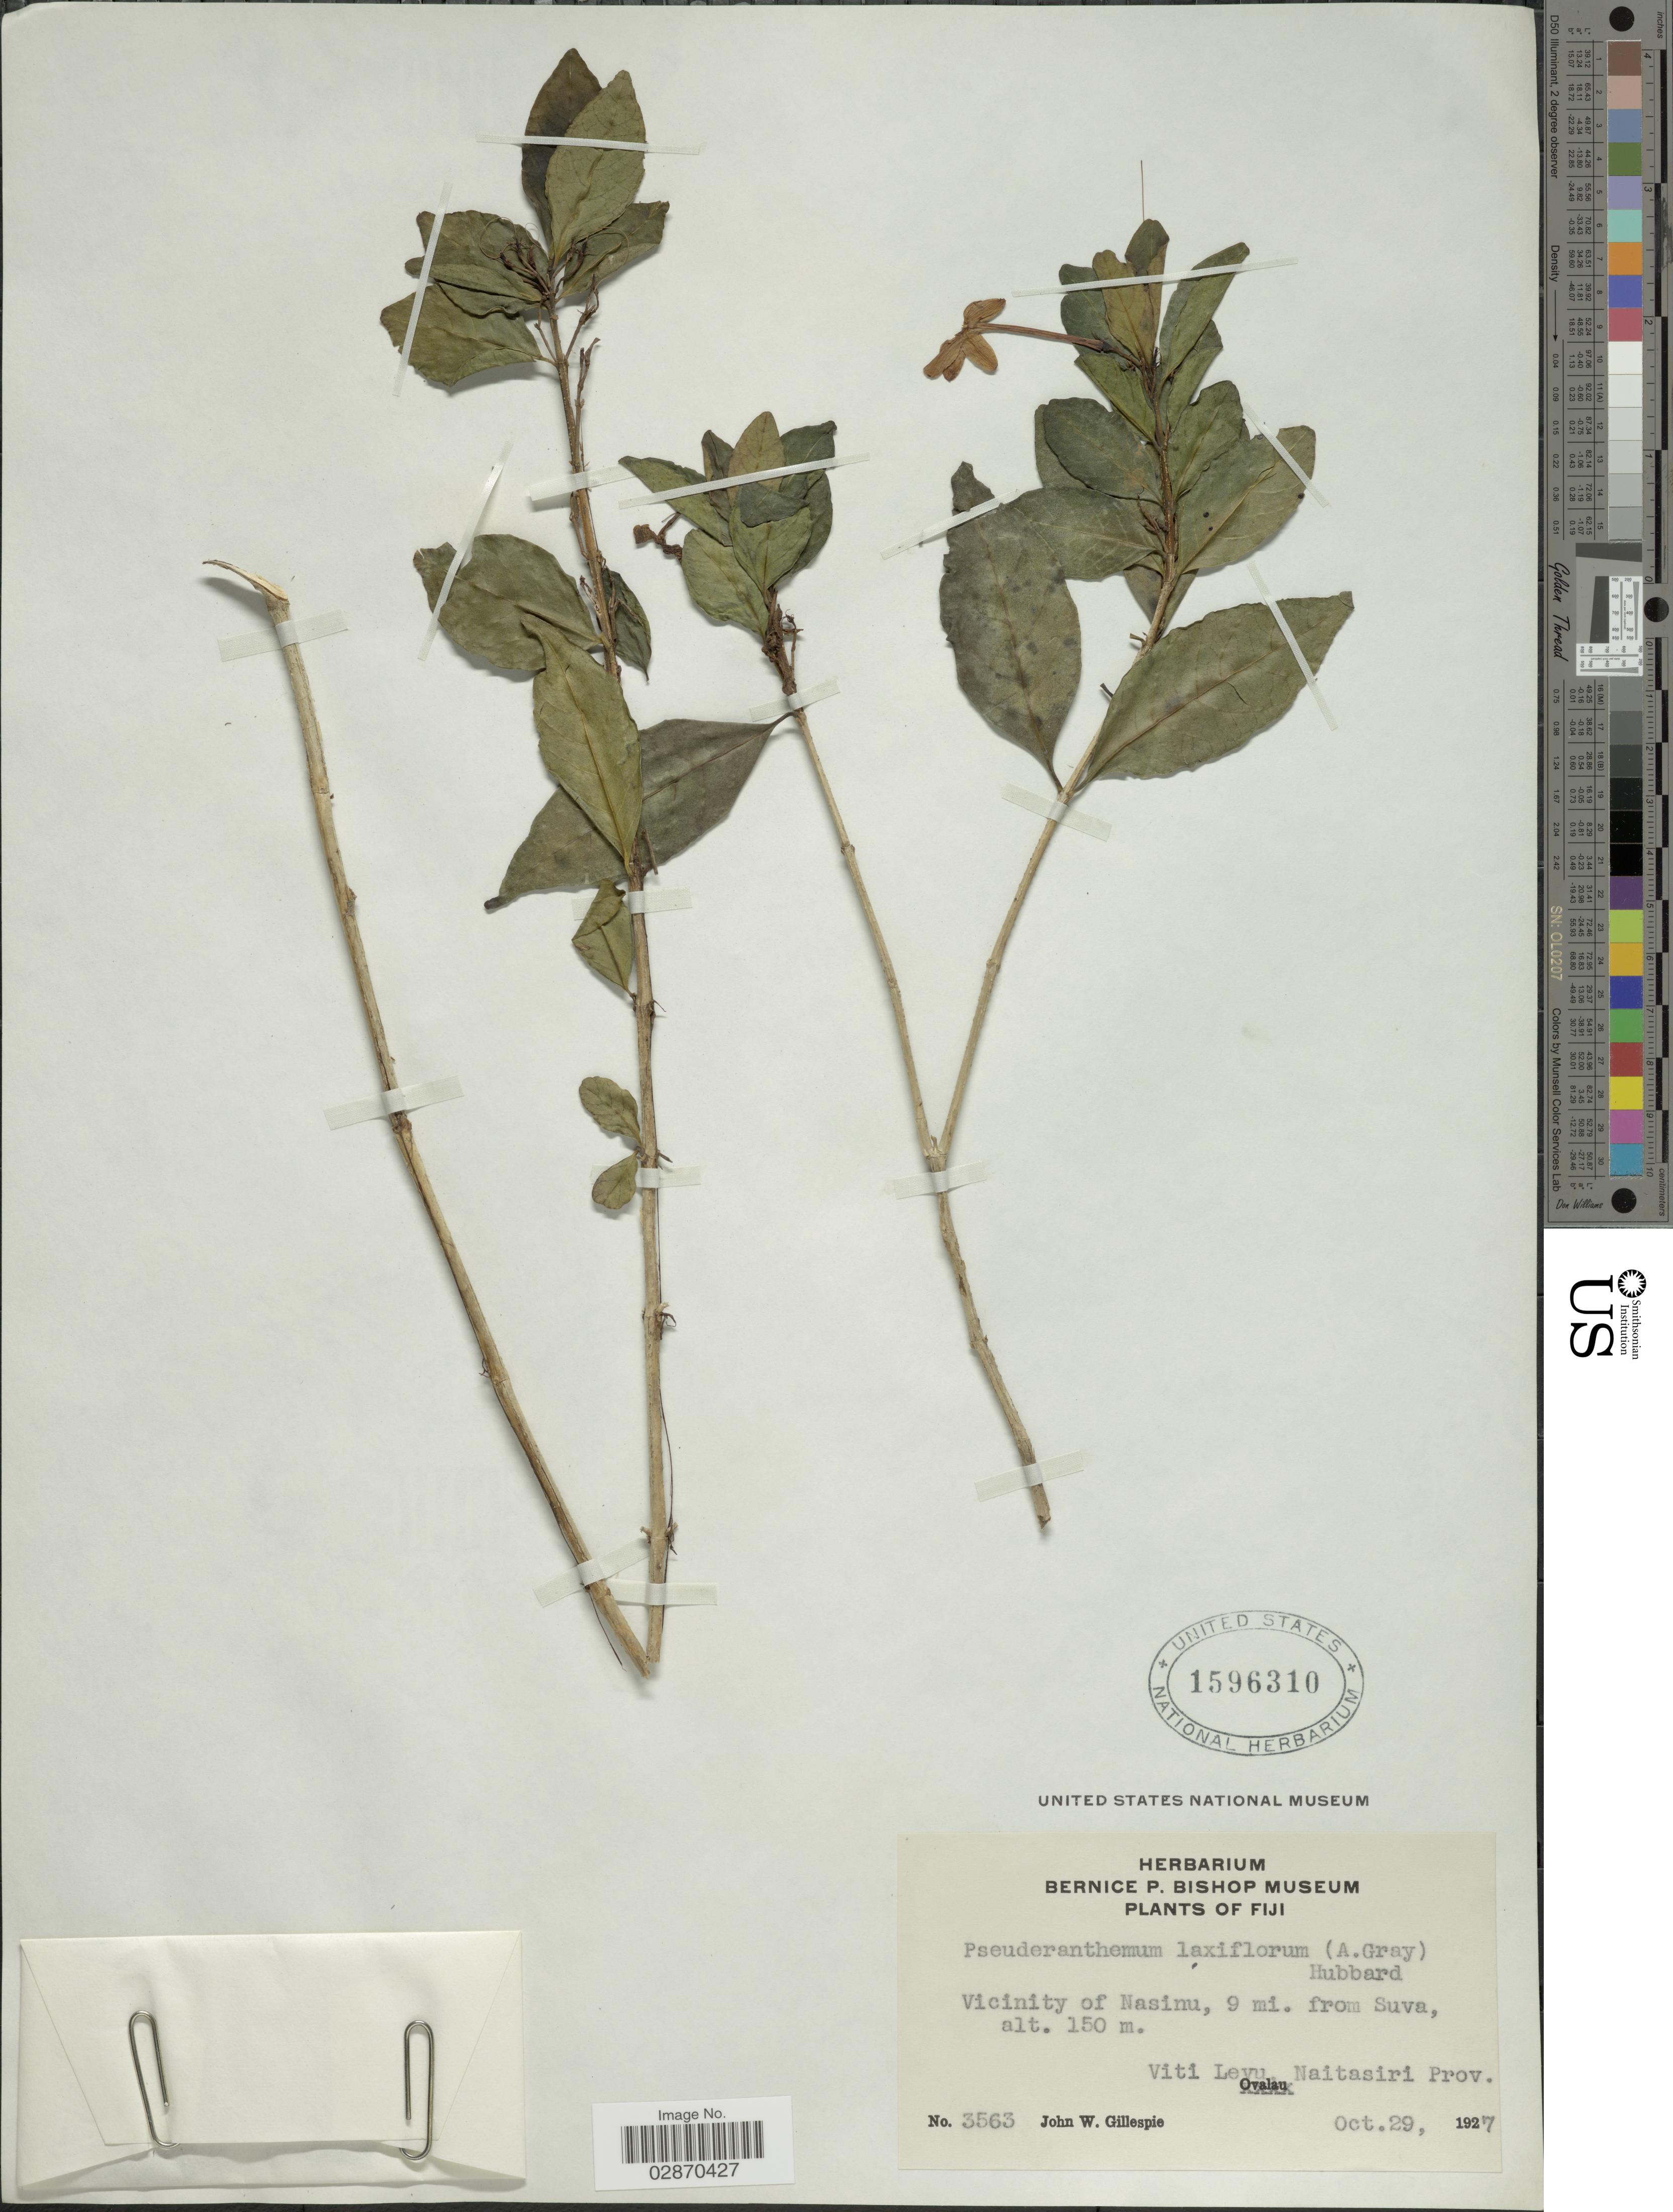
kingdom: Plantae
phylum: Tracheophyta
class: Magnoliopsida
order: Lamiales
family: Acanthaceae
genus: Pseuderanthemum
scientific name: Pseuderanthemum laxiflorum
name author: (A. Gray)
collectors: J. W. Gillespie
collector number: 3563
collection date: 1927-10-29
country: Fiji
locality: Vicinity of Nainu, 9 mi. from Suva. Viti Levu: Naitasiri Prov.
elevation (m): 150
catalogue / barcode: US 1596310